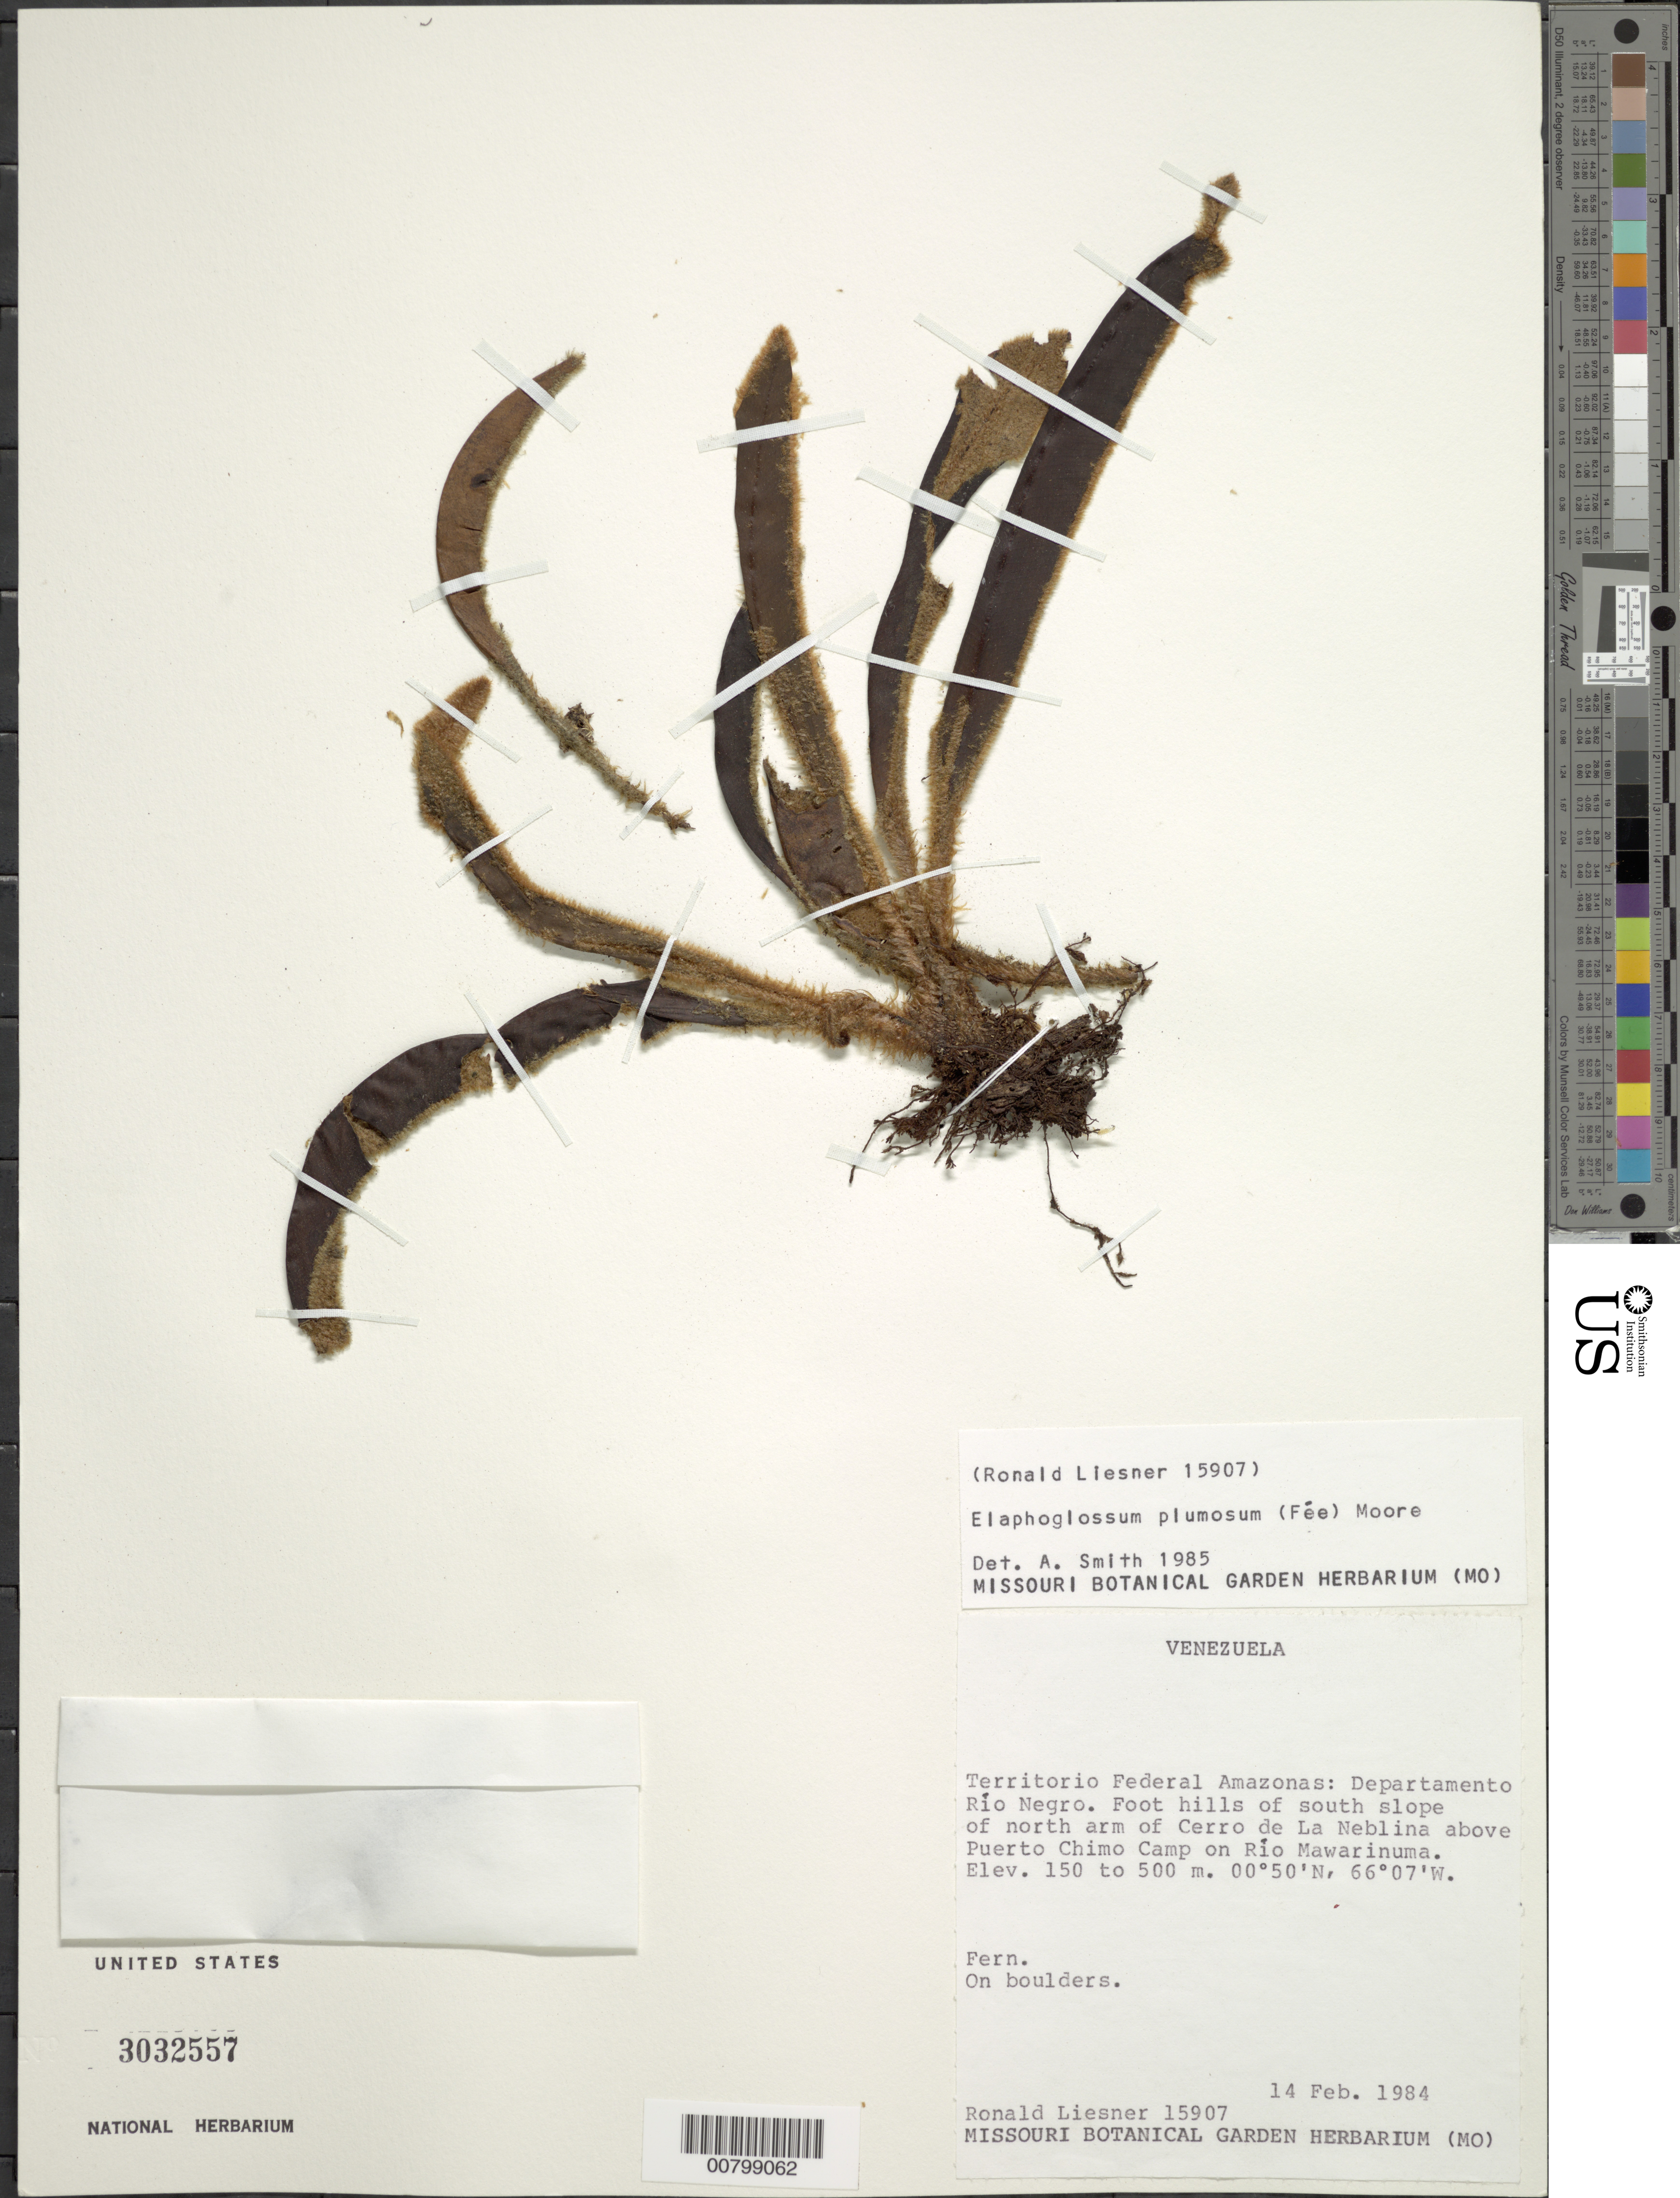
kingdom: Plantae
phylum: Tracheophyta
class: Polypodiopsida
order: Polypodiales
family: Dryopteridaceae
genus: Elaphoglossum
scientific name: Elaphoglossum plumosum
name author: (Fée) T. Moore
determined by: Smith, A.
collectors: R. L. Liesner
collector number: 15907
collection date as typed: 14-Feb-84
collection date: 1984-02-14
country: Venezuela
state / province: Amazonas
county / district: Río Negro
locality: Cerro de La Neblina, above Puerto Chimo Camp on Río Mawarinuma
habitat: Foot hills of S slope; on boulders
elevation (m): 150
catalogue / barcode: US 3032557